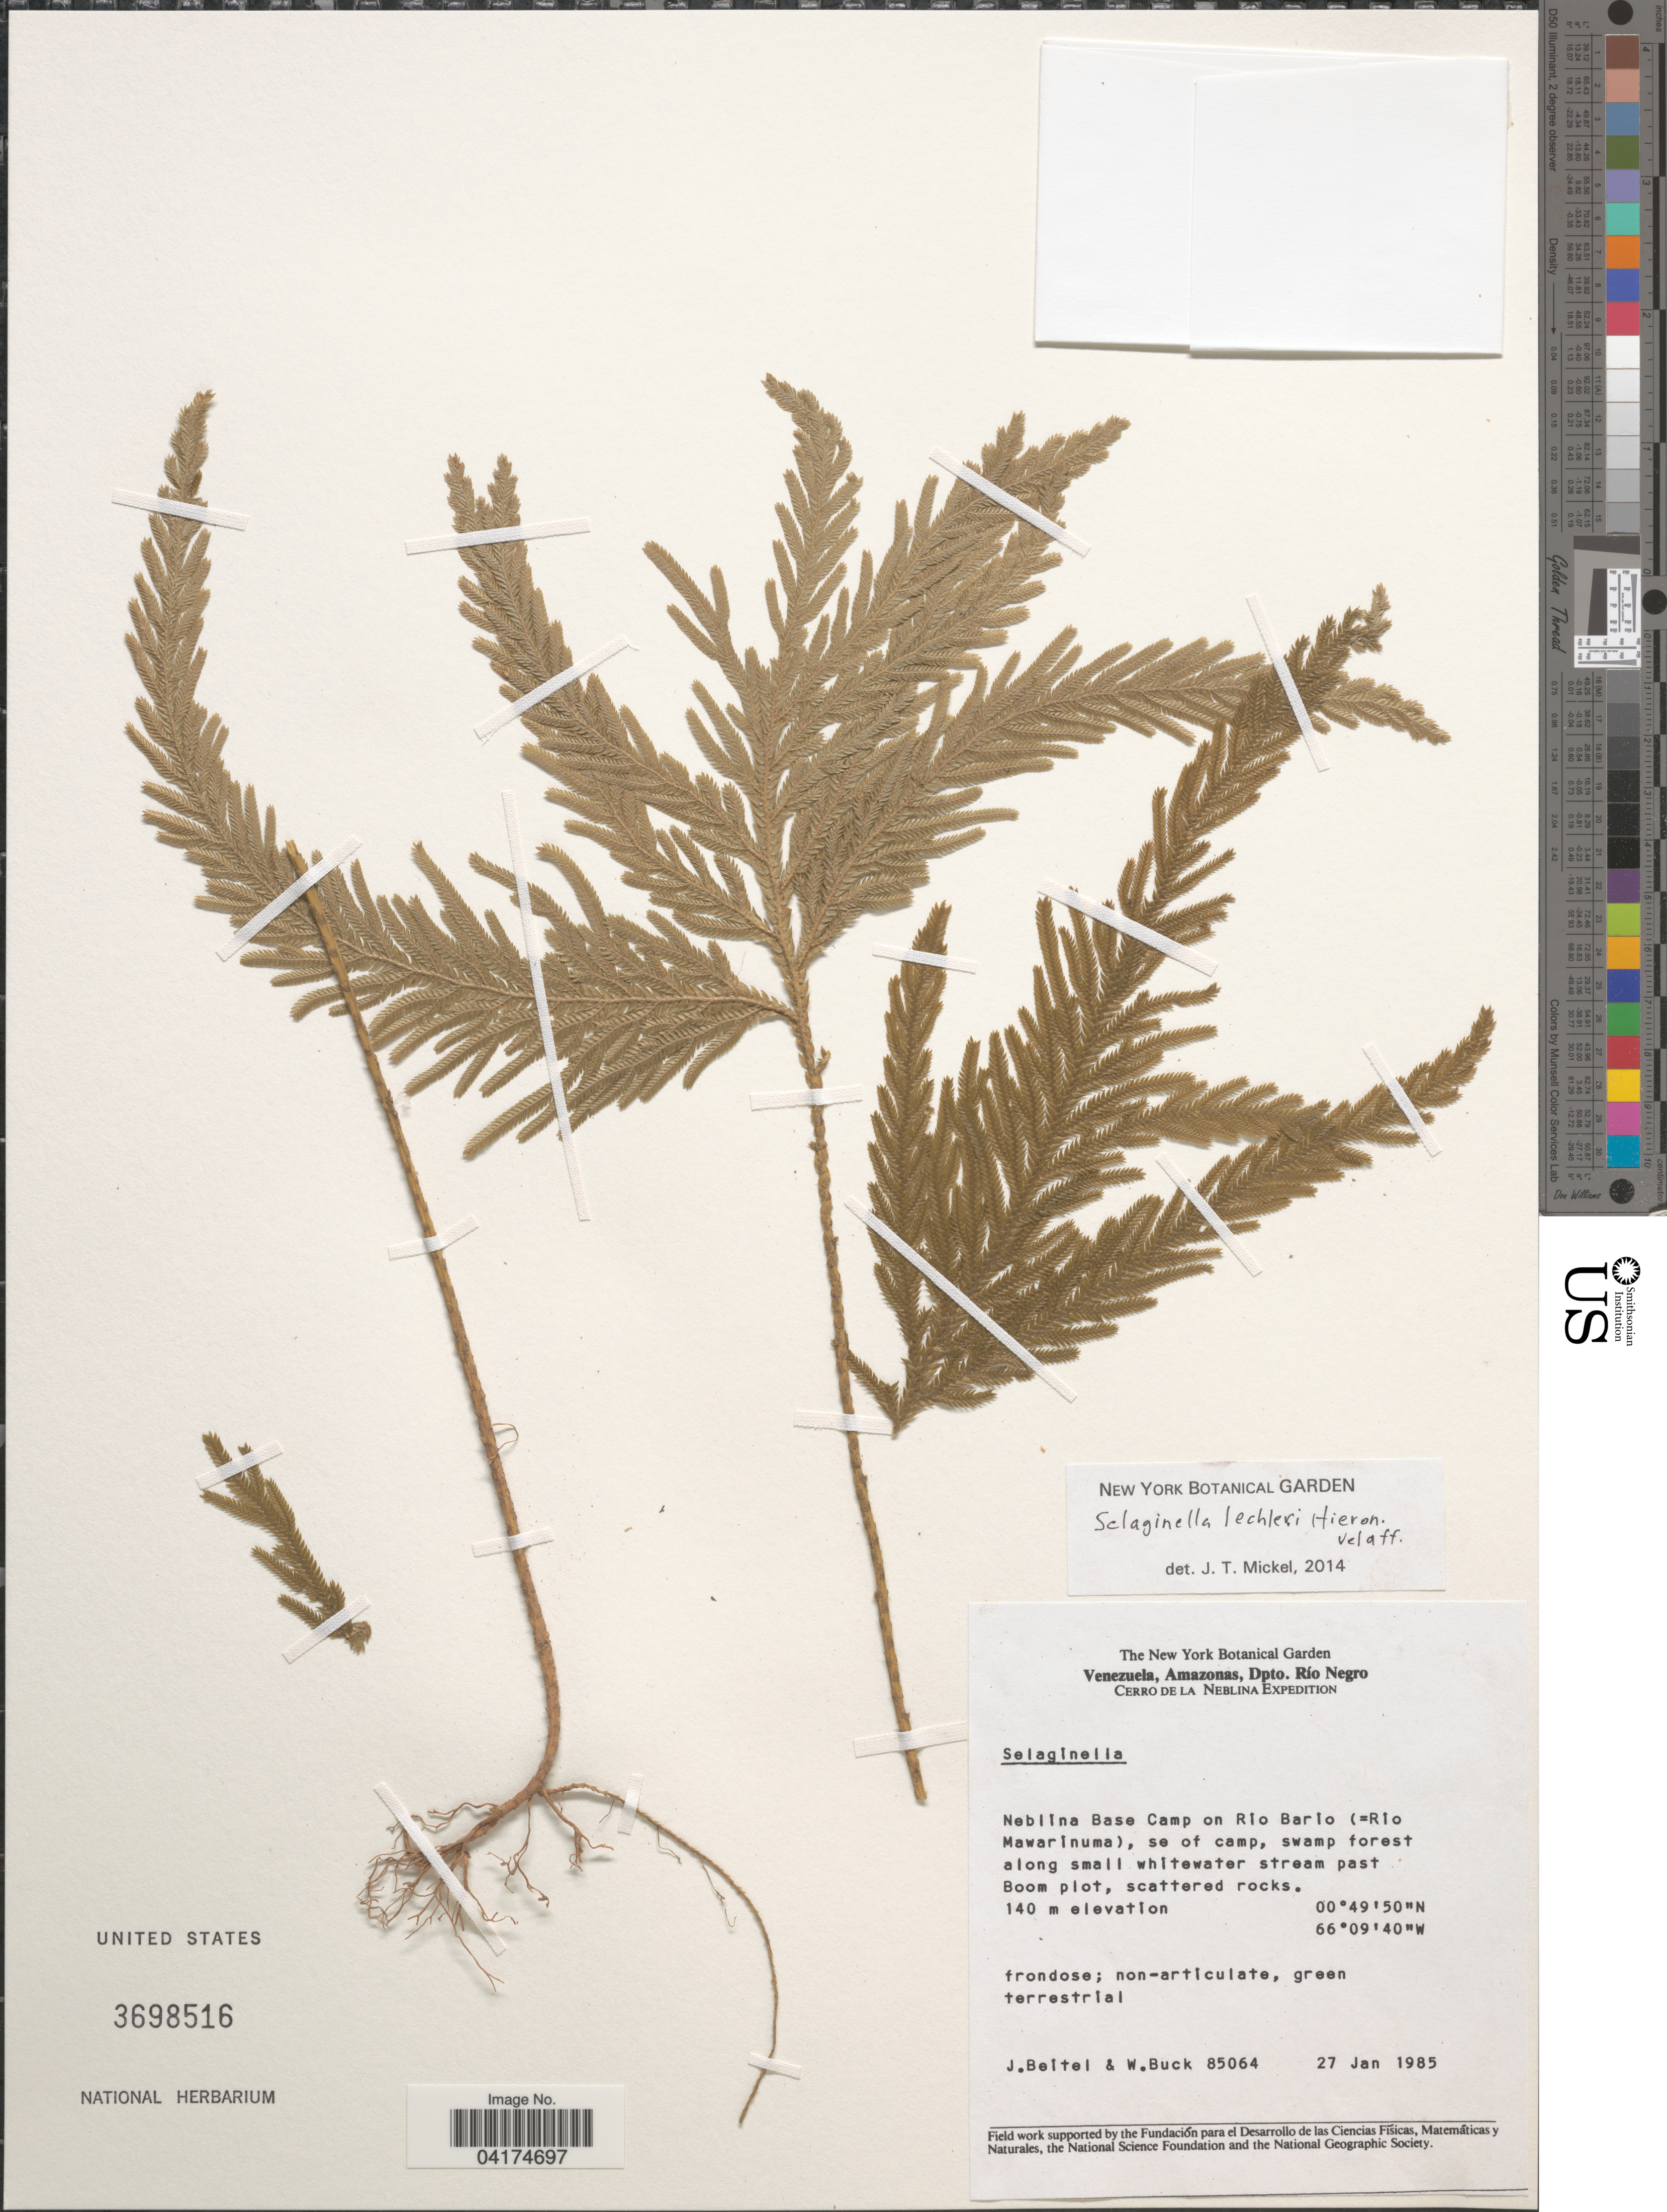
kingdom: Plantae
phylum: Tracheophyta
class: Lycopodiopsida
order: Selaginellales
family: Selaginellaceae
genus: Selaginella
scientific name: Selaginella lechleri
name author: Hieron.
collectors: J. M. Beitel & W. Buck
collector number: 85064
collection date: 1985-01-27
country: Venezuela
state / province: Amazonas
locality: Dpto. Río Negro. Cerro de la Neblina Expedition. Neblina Base Camp on rio Bario (=Rio Mawarinuma) se of camp.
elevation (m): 140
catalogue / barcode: US 3698516